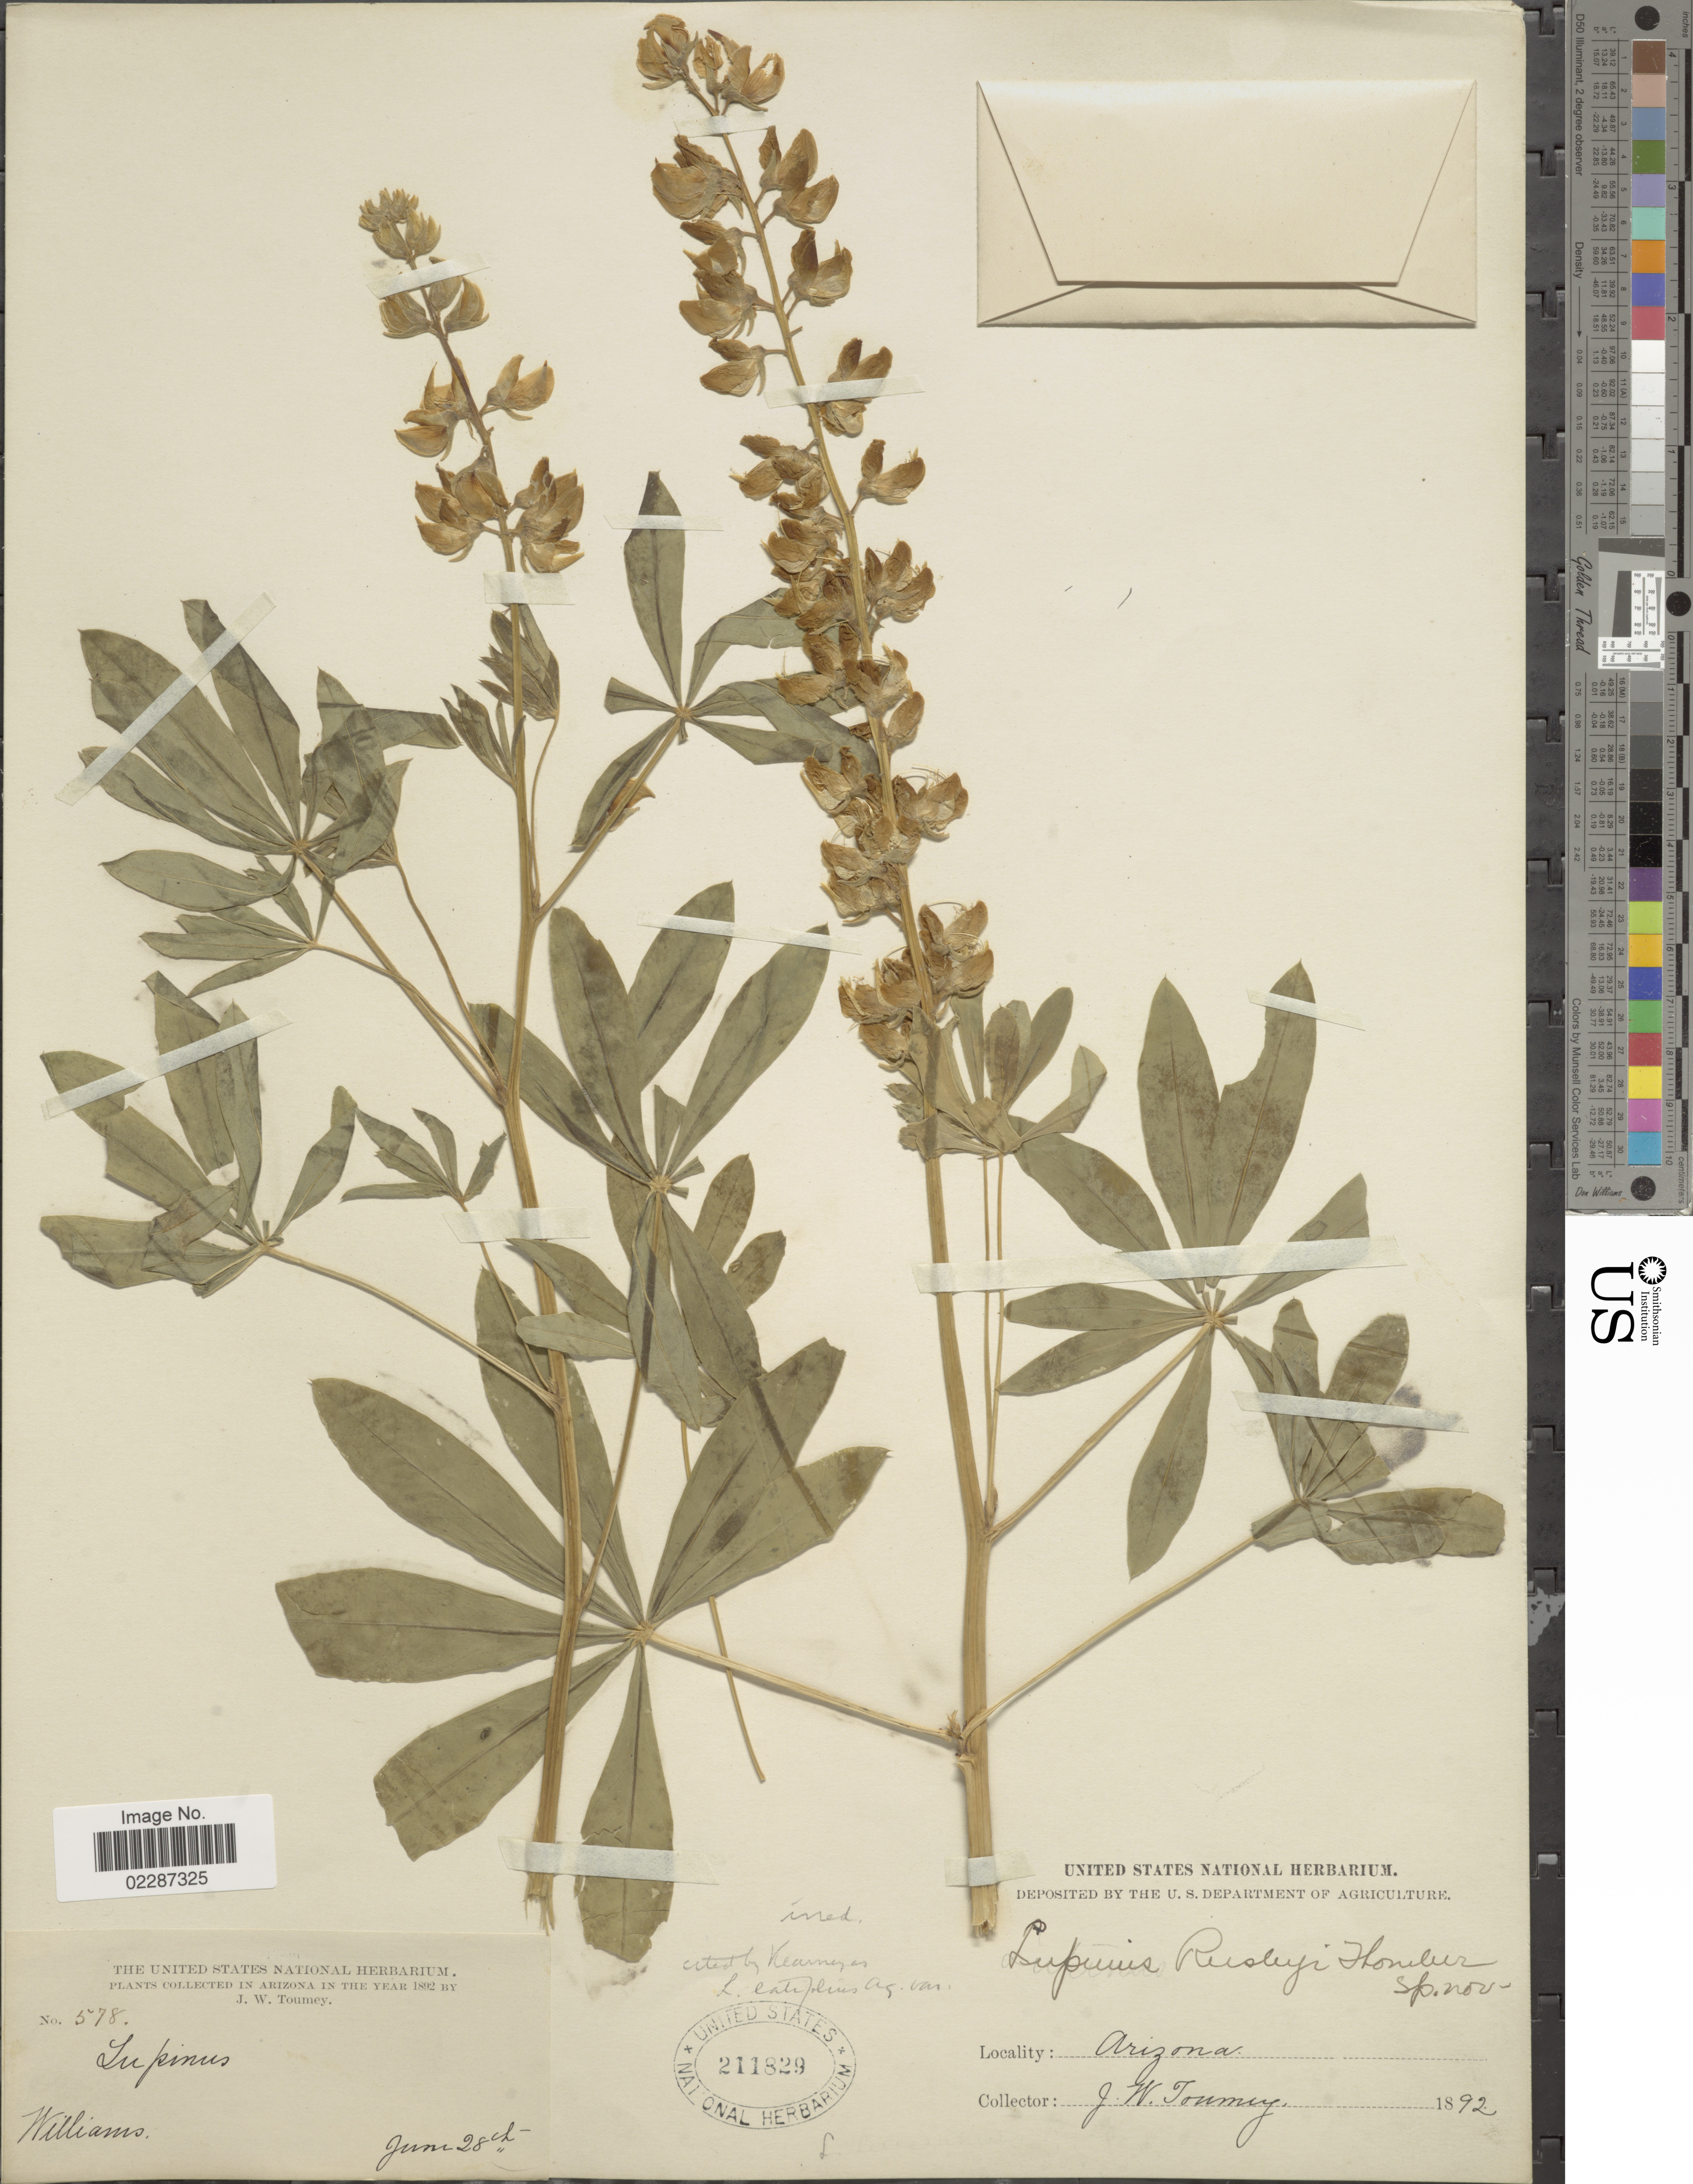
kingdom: Plantae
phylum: Tracheophyta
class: Magnoliopsida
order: Fabales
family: Fabaceae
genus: Lupinus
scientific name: Lupinus rusbyi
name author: Thornber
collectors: J. W. Toumey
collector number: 578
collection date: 1892-06-28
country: United States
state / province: Arizona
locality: Williams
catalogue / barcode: US 211829